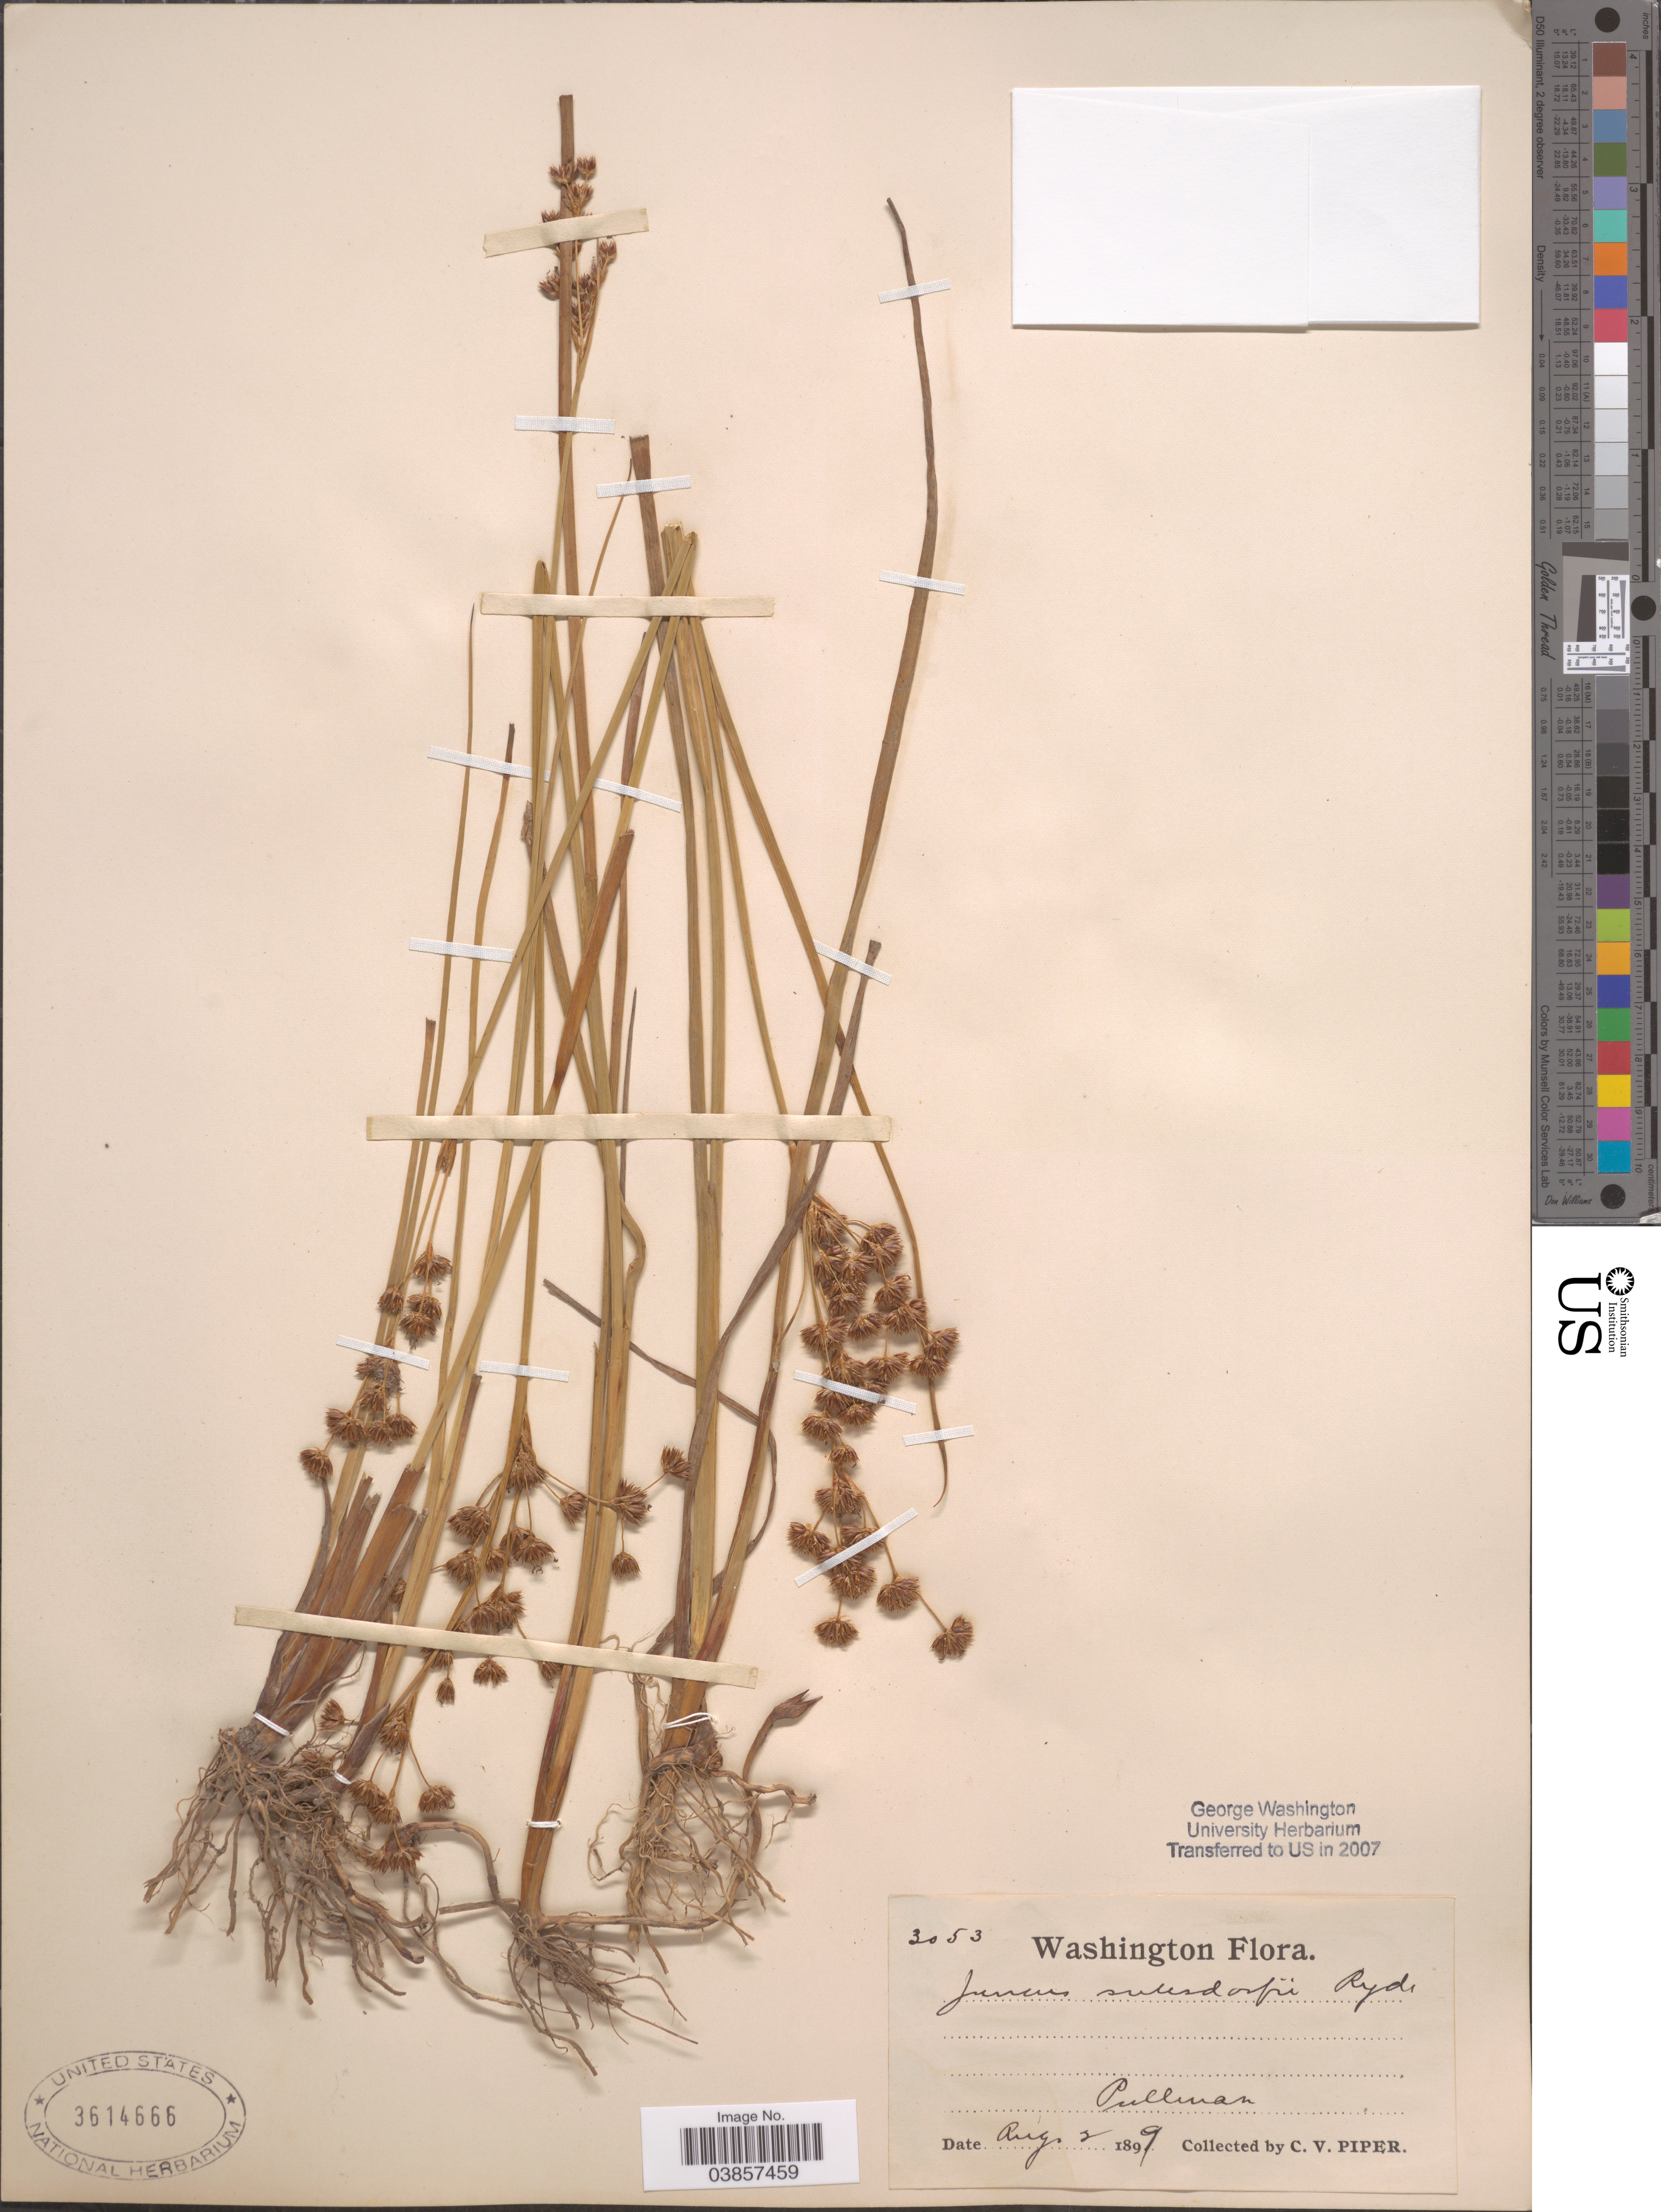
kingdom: Plantae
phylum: Tracheophyta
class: Liliopsida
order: Poales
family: Juncaceae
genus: Juncus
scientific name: Juncus suksdorfii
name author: Rydb.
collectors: C. V. Piper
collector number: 3053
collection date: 1899-08-02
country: United States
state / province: Washington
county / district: Whitman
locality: Pullman.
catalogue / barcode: US 3614666